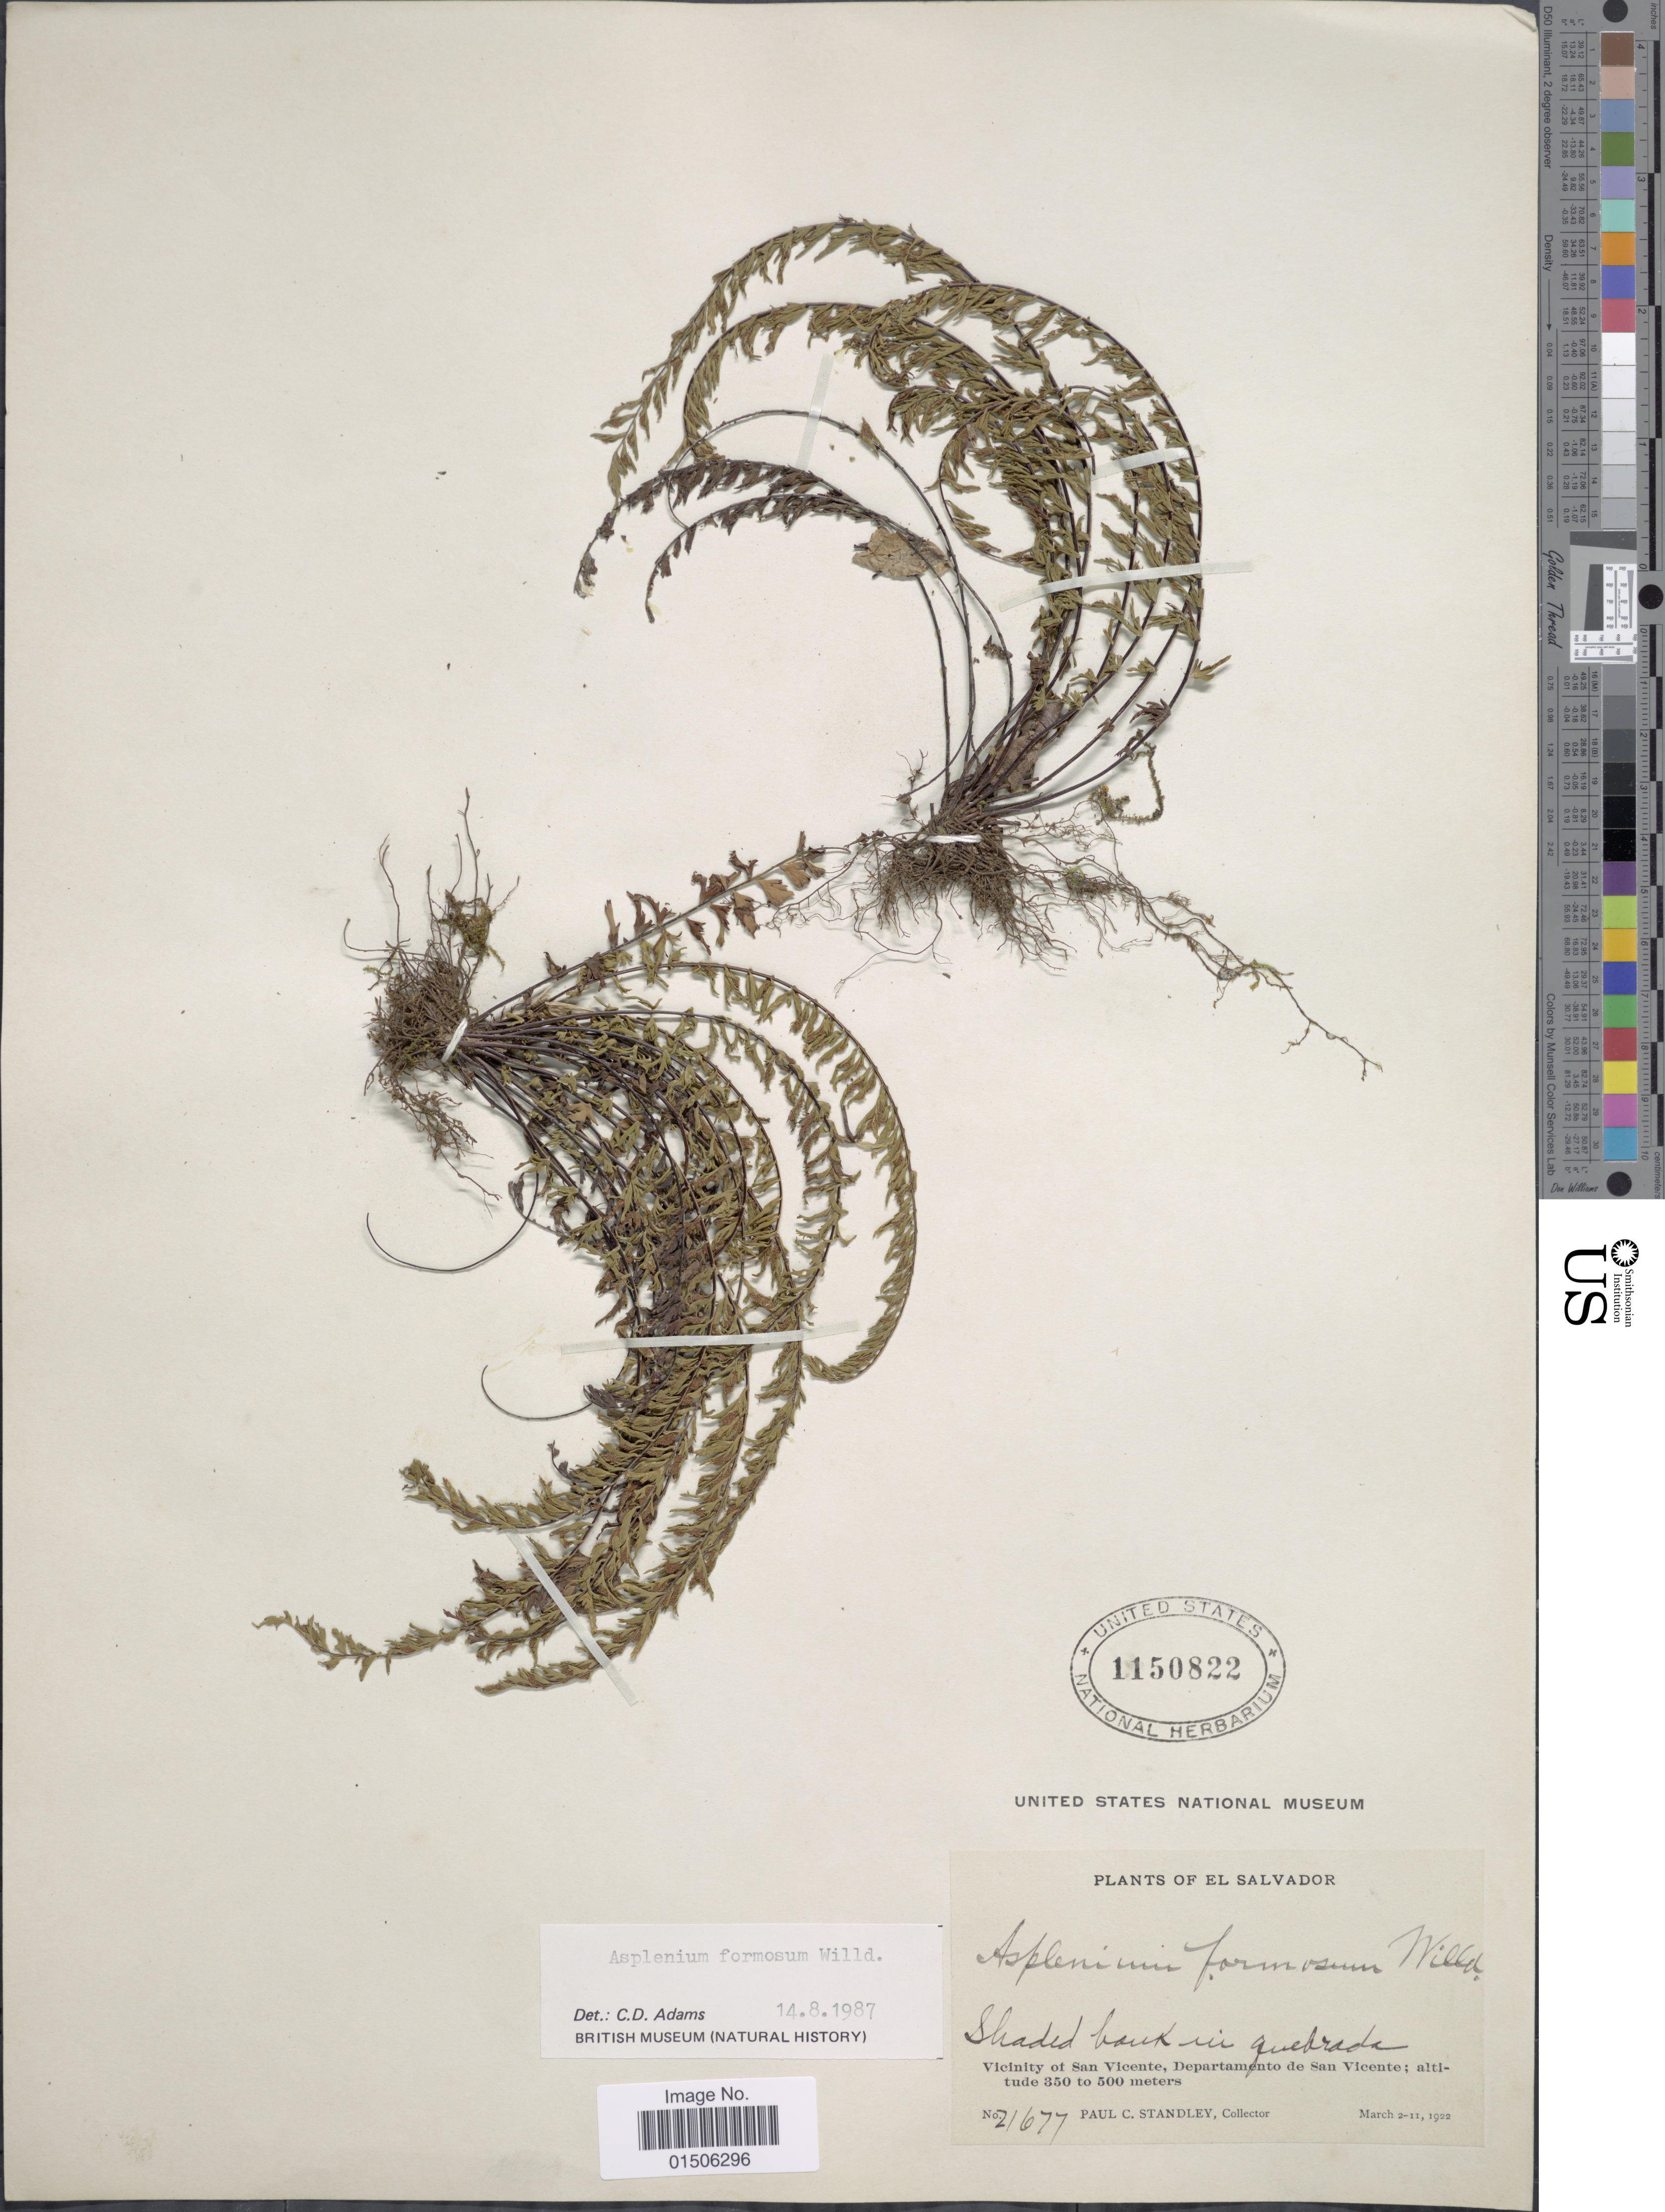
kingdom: Plantae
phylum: Tracheophyta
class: Polypodiopsida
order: Polypodiales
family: Aspleniaceae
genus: Asplenium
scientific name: Asplenium formosum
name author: Willd.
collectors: P. C. Standley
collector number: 21677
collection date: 1922-03-02/1922-03-11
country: El Salvador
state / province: San Vincente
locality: Shaded bank in quebrada, Vicinity of San Vicente, Departamento de San Vicente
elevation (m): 350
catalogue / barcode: US 1150822